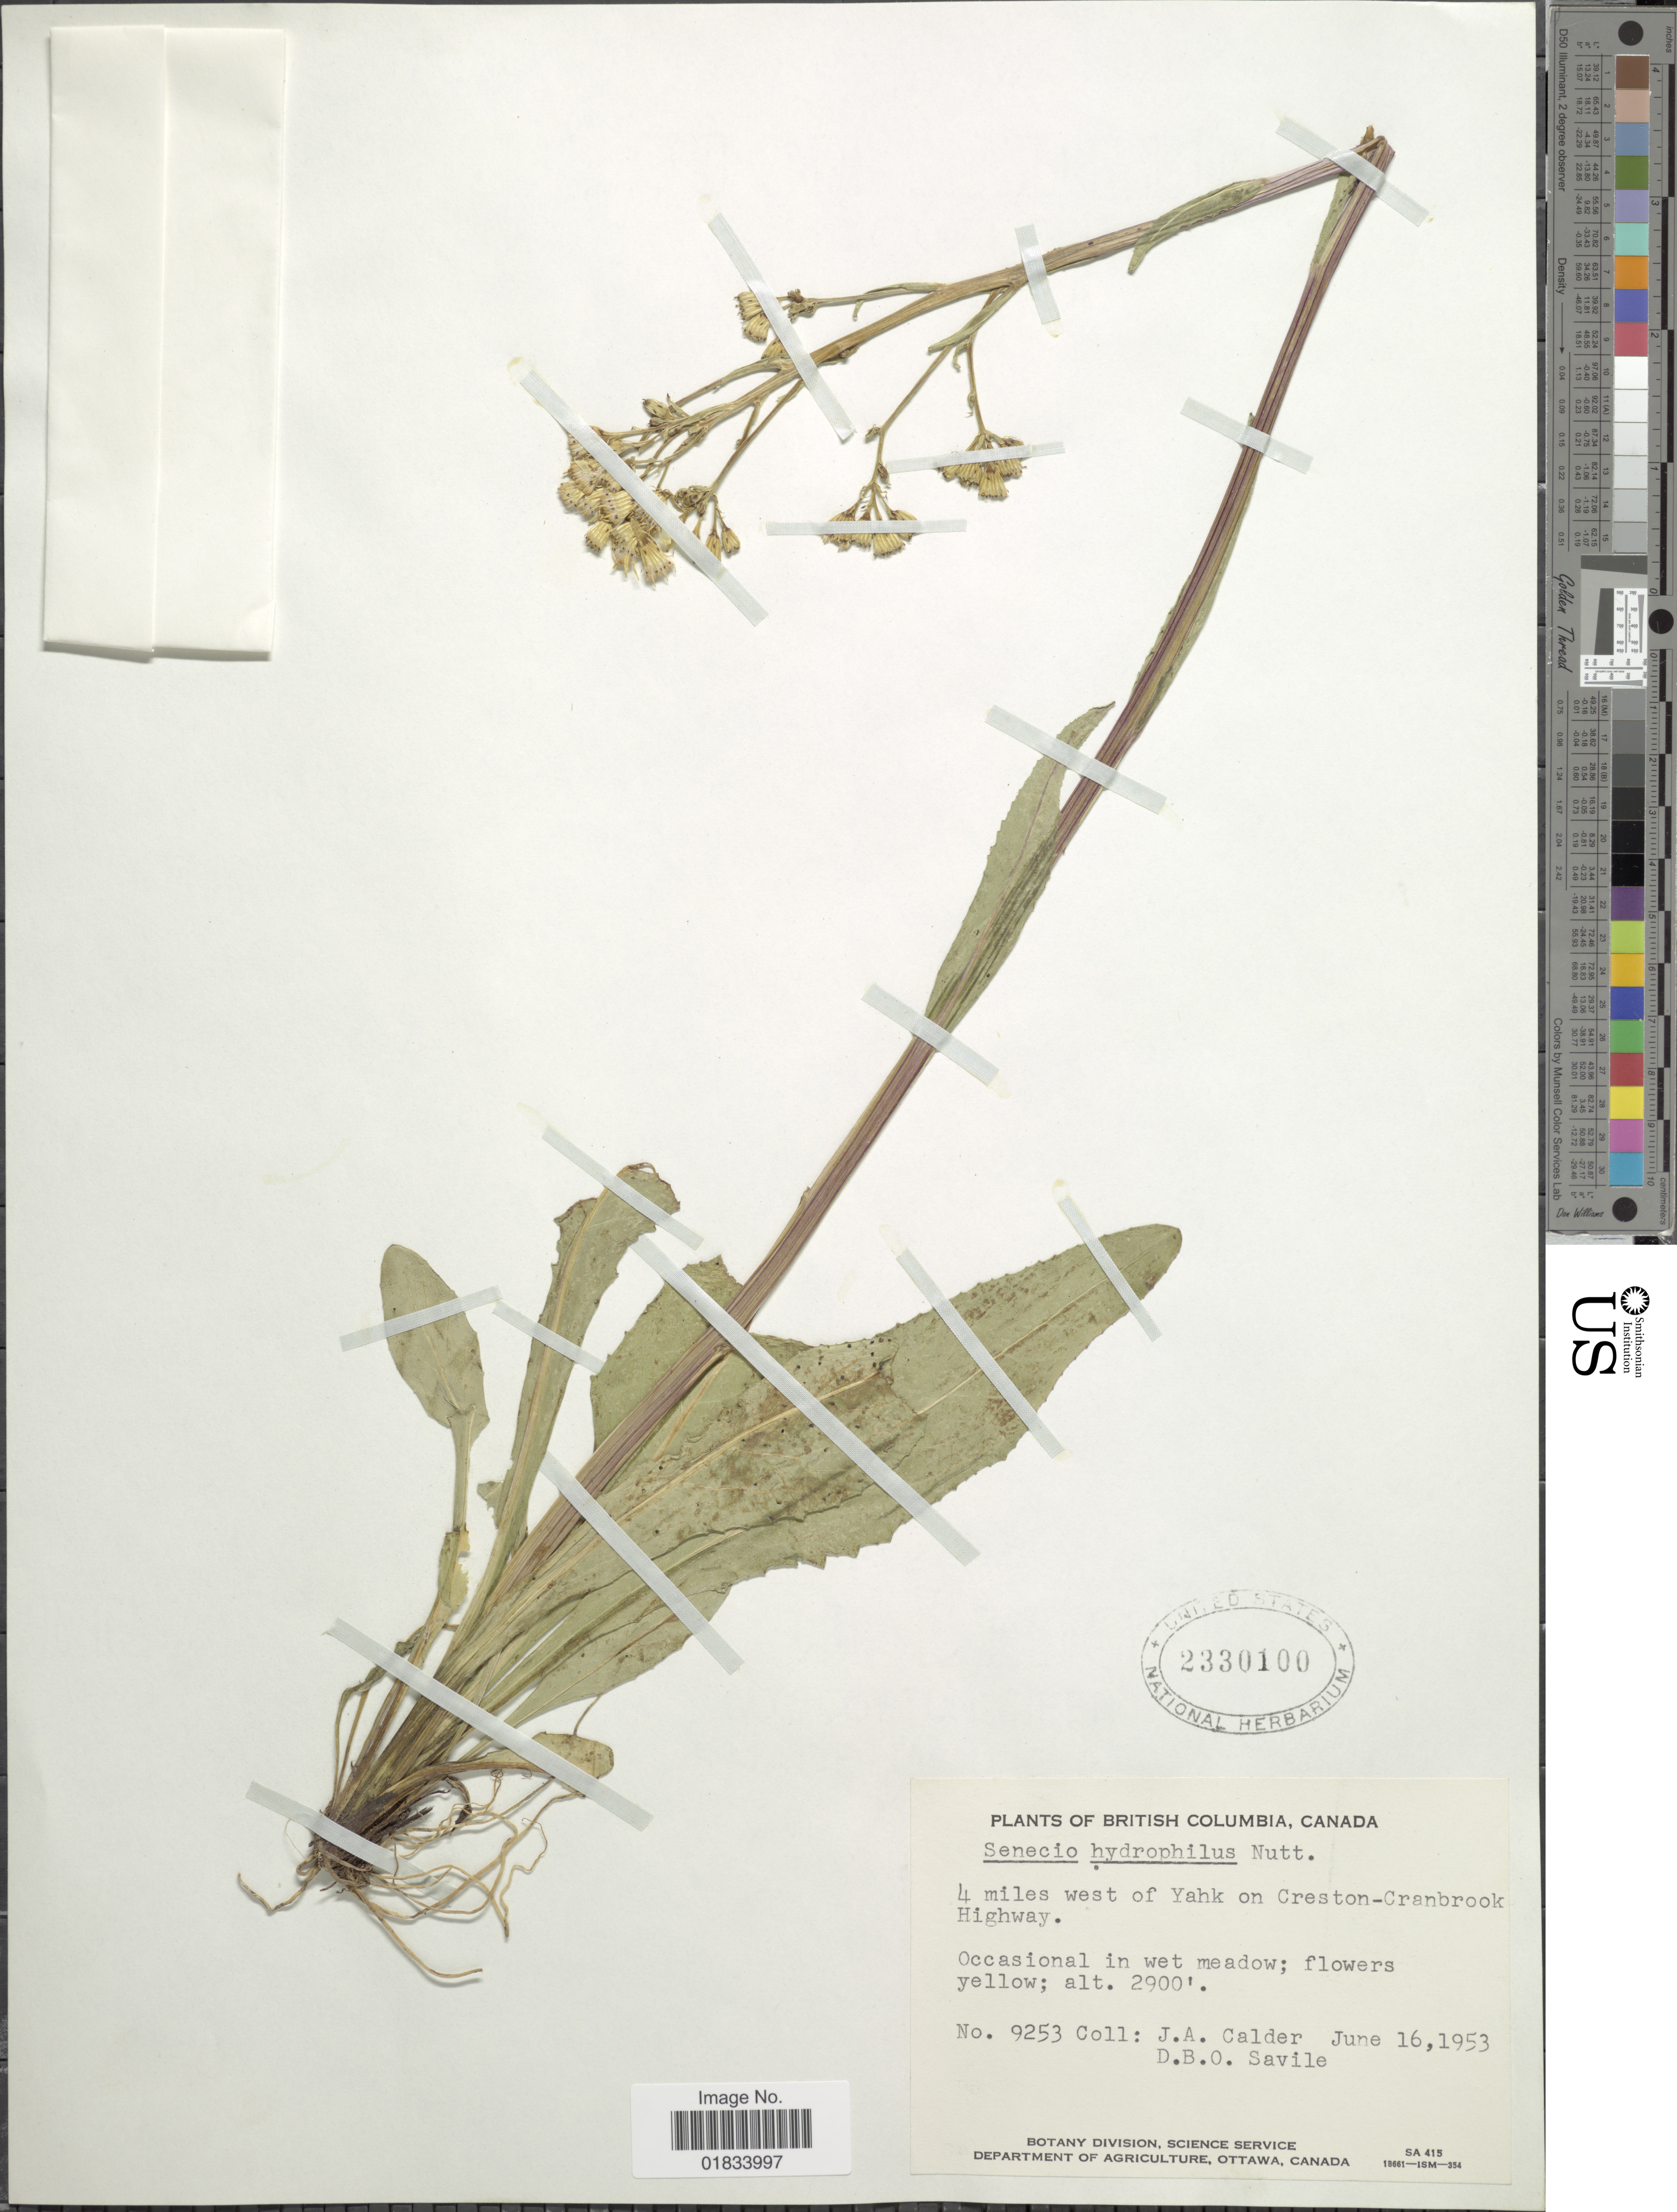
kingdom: Plantae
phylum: Tracheophyta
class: Magnoliopsida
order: Asterales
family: Asteraceae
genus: Senecio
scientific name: Senecio hydrophilus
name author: Nutt.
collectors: J. A. Calder & D. Savile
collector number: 9253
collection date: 1953-06-16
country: Canada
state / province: British Columbia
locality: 4 miles west of Yahk on Creston-Cranbrook Highway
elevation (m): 884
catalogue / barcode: US 2330100